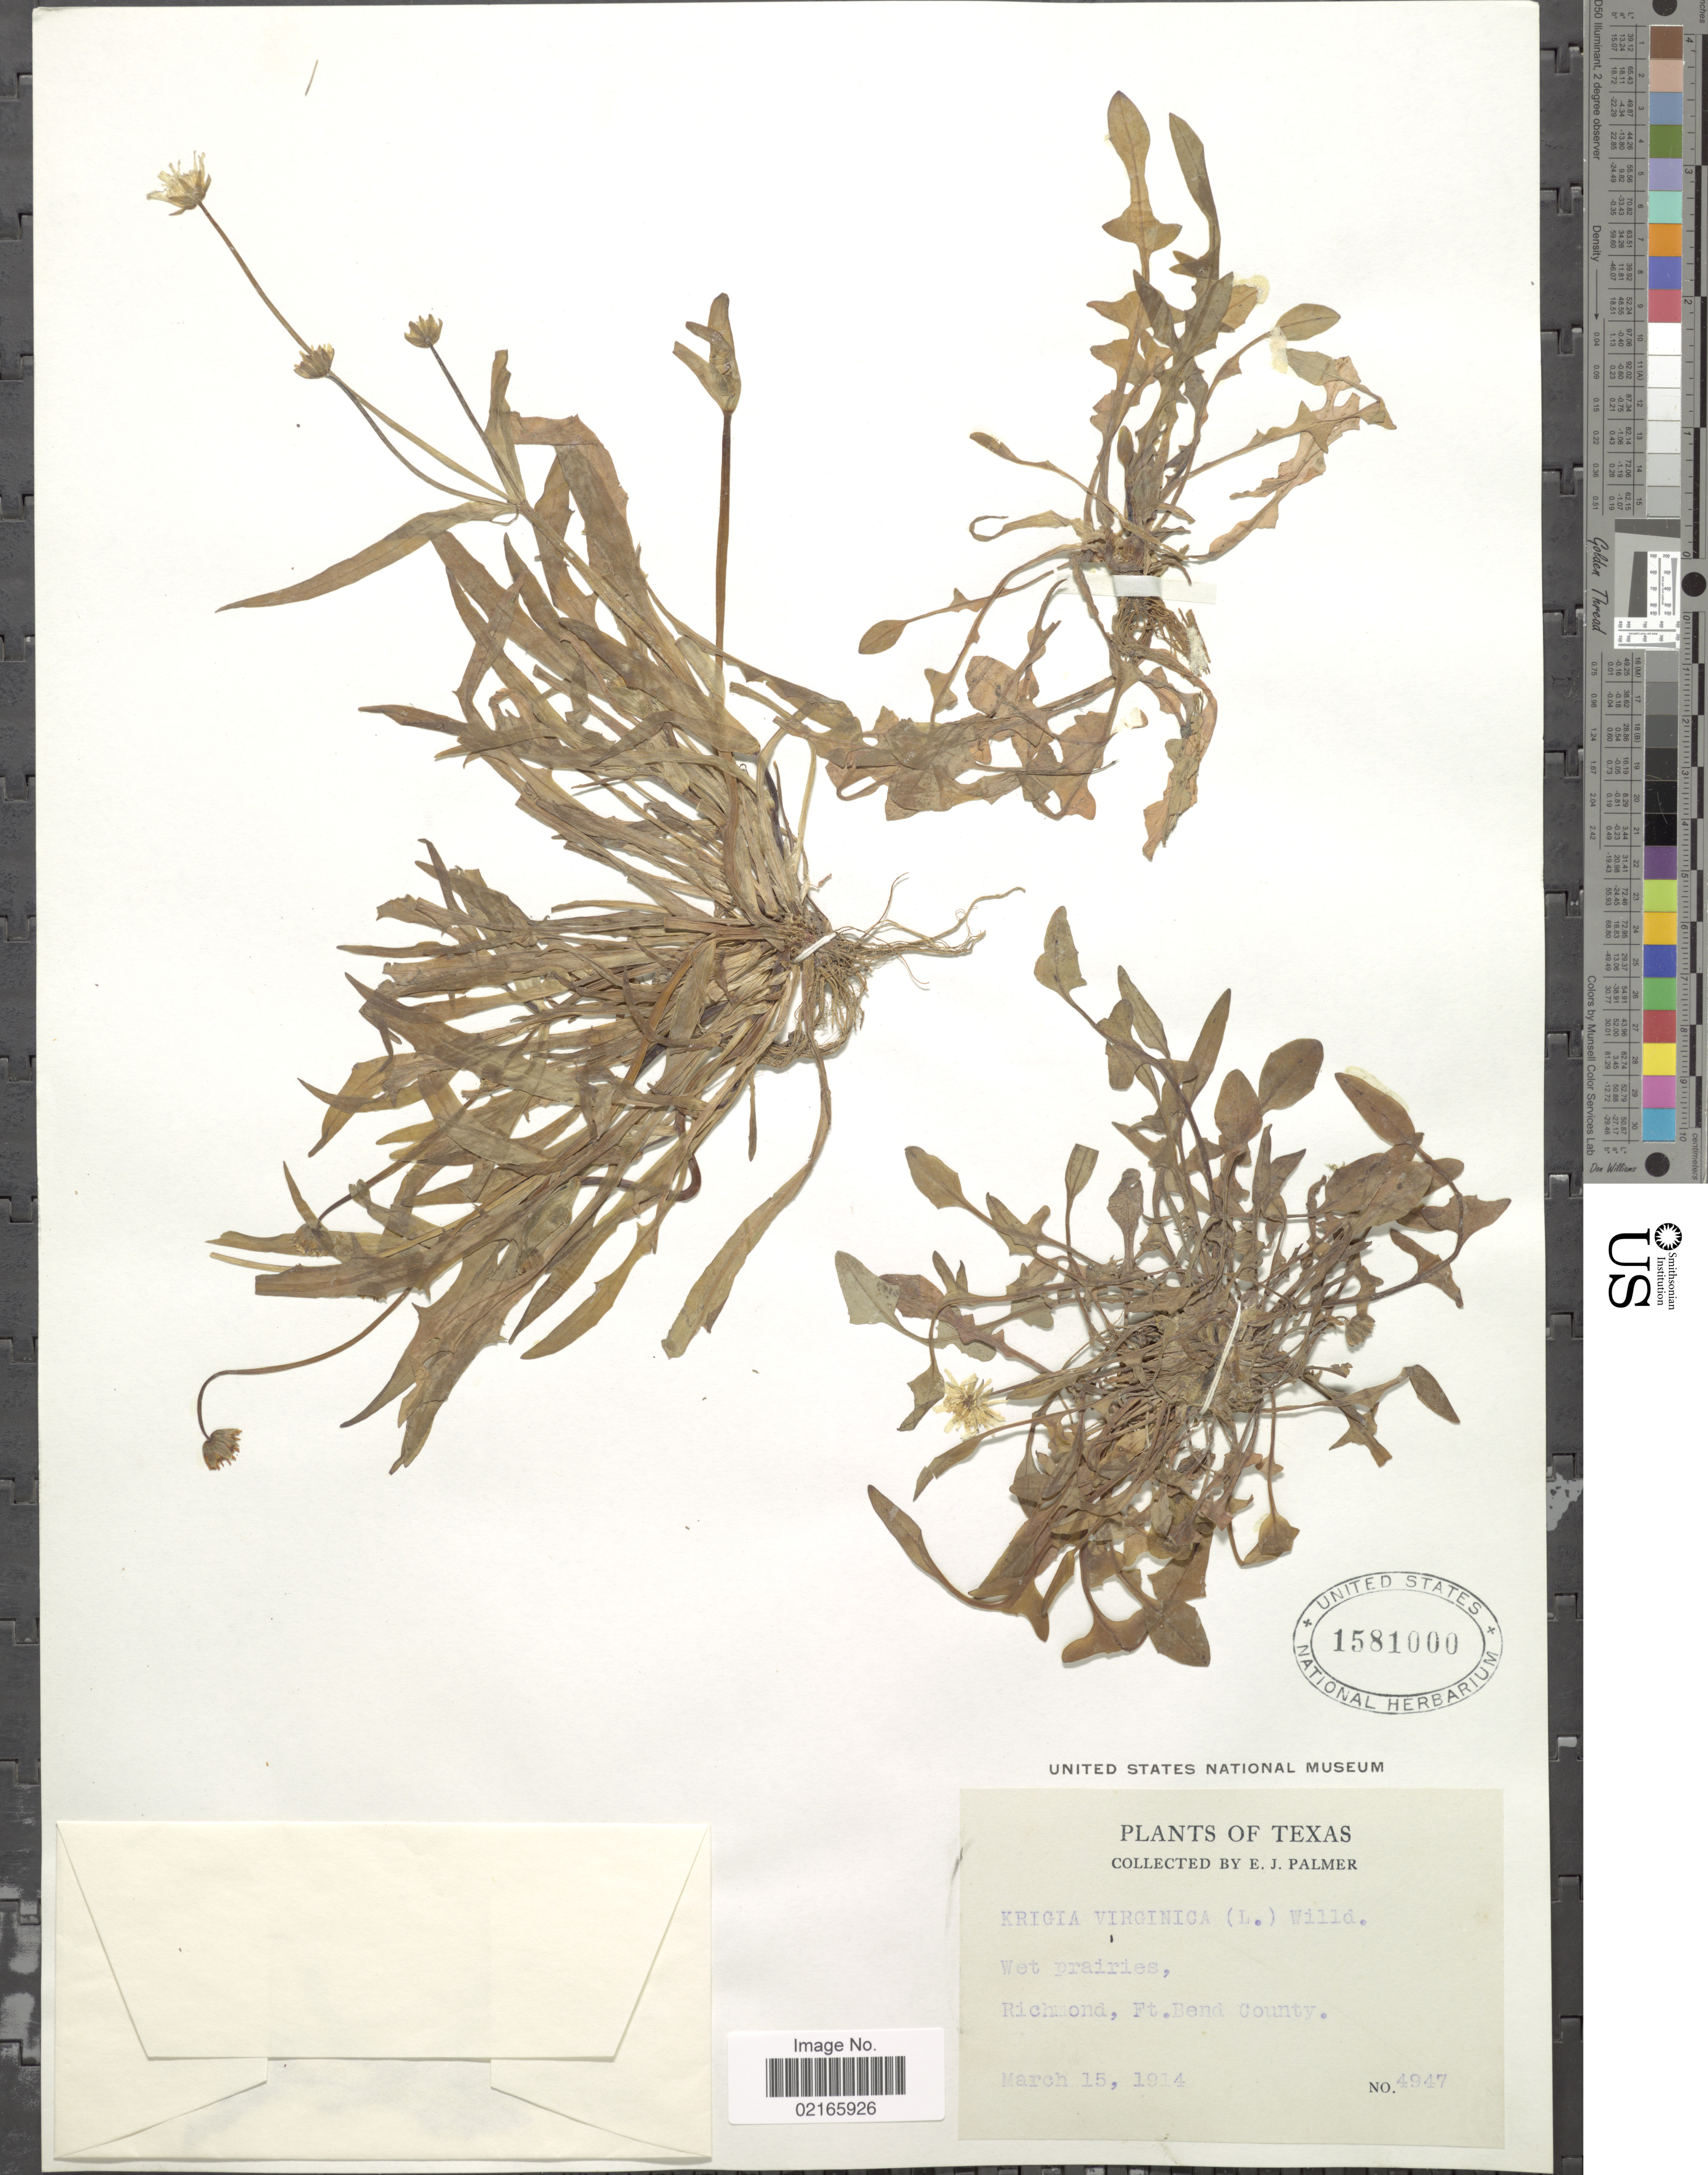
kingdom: Plantae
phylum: Tracheophyta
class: Magnoliopsida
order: Asterales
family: Asteraceae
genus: Krigia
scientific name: Krigia virginica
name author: (L.) Willd.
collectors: E. J. Palmer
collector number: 4947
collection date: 1914-03-15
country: United States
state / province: Texas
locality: Wet prairies, Richmond, Ft. Bend County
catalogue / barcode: US 1581000